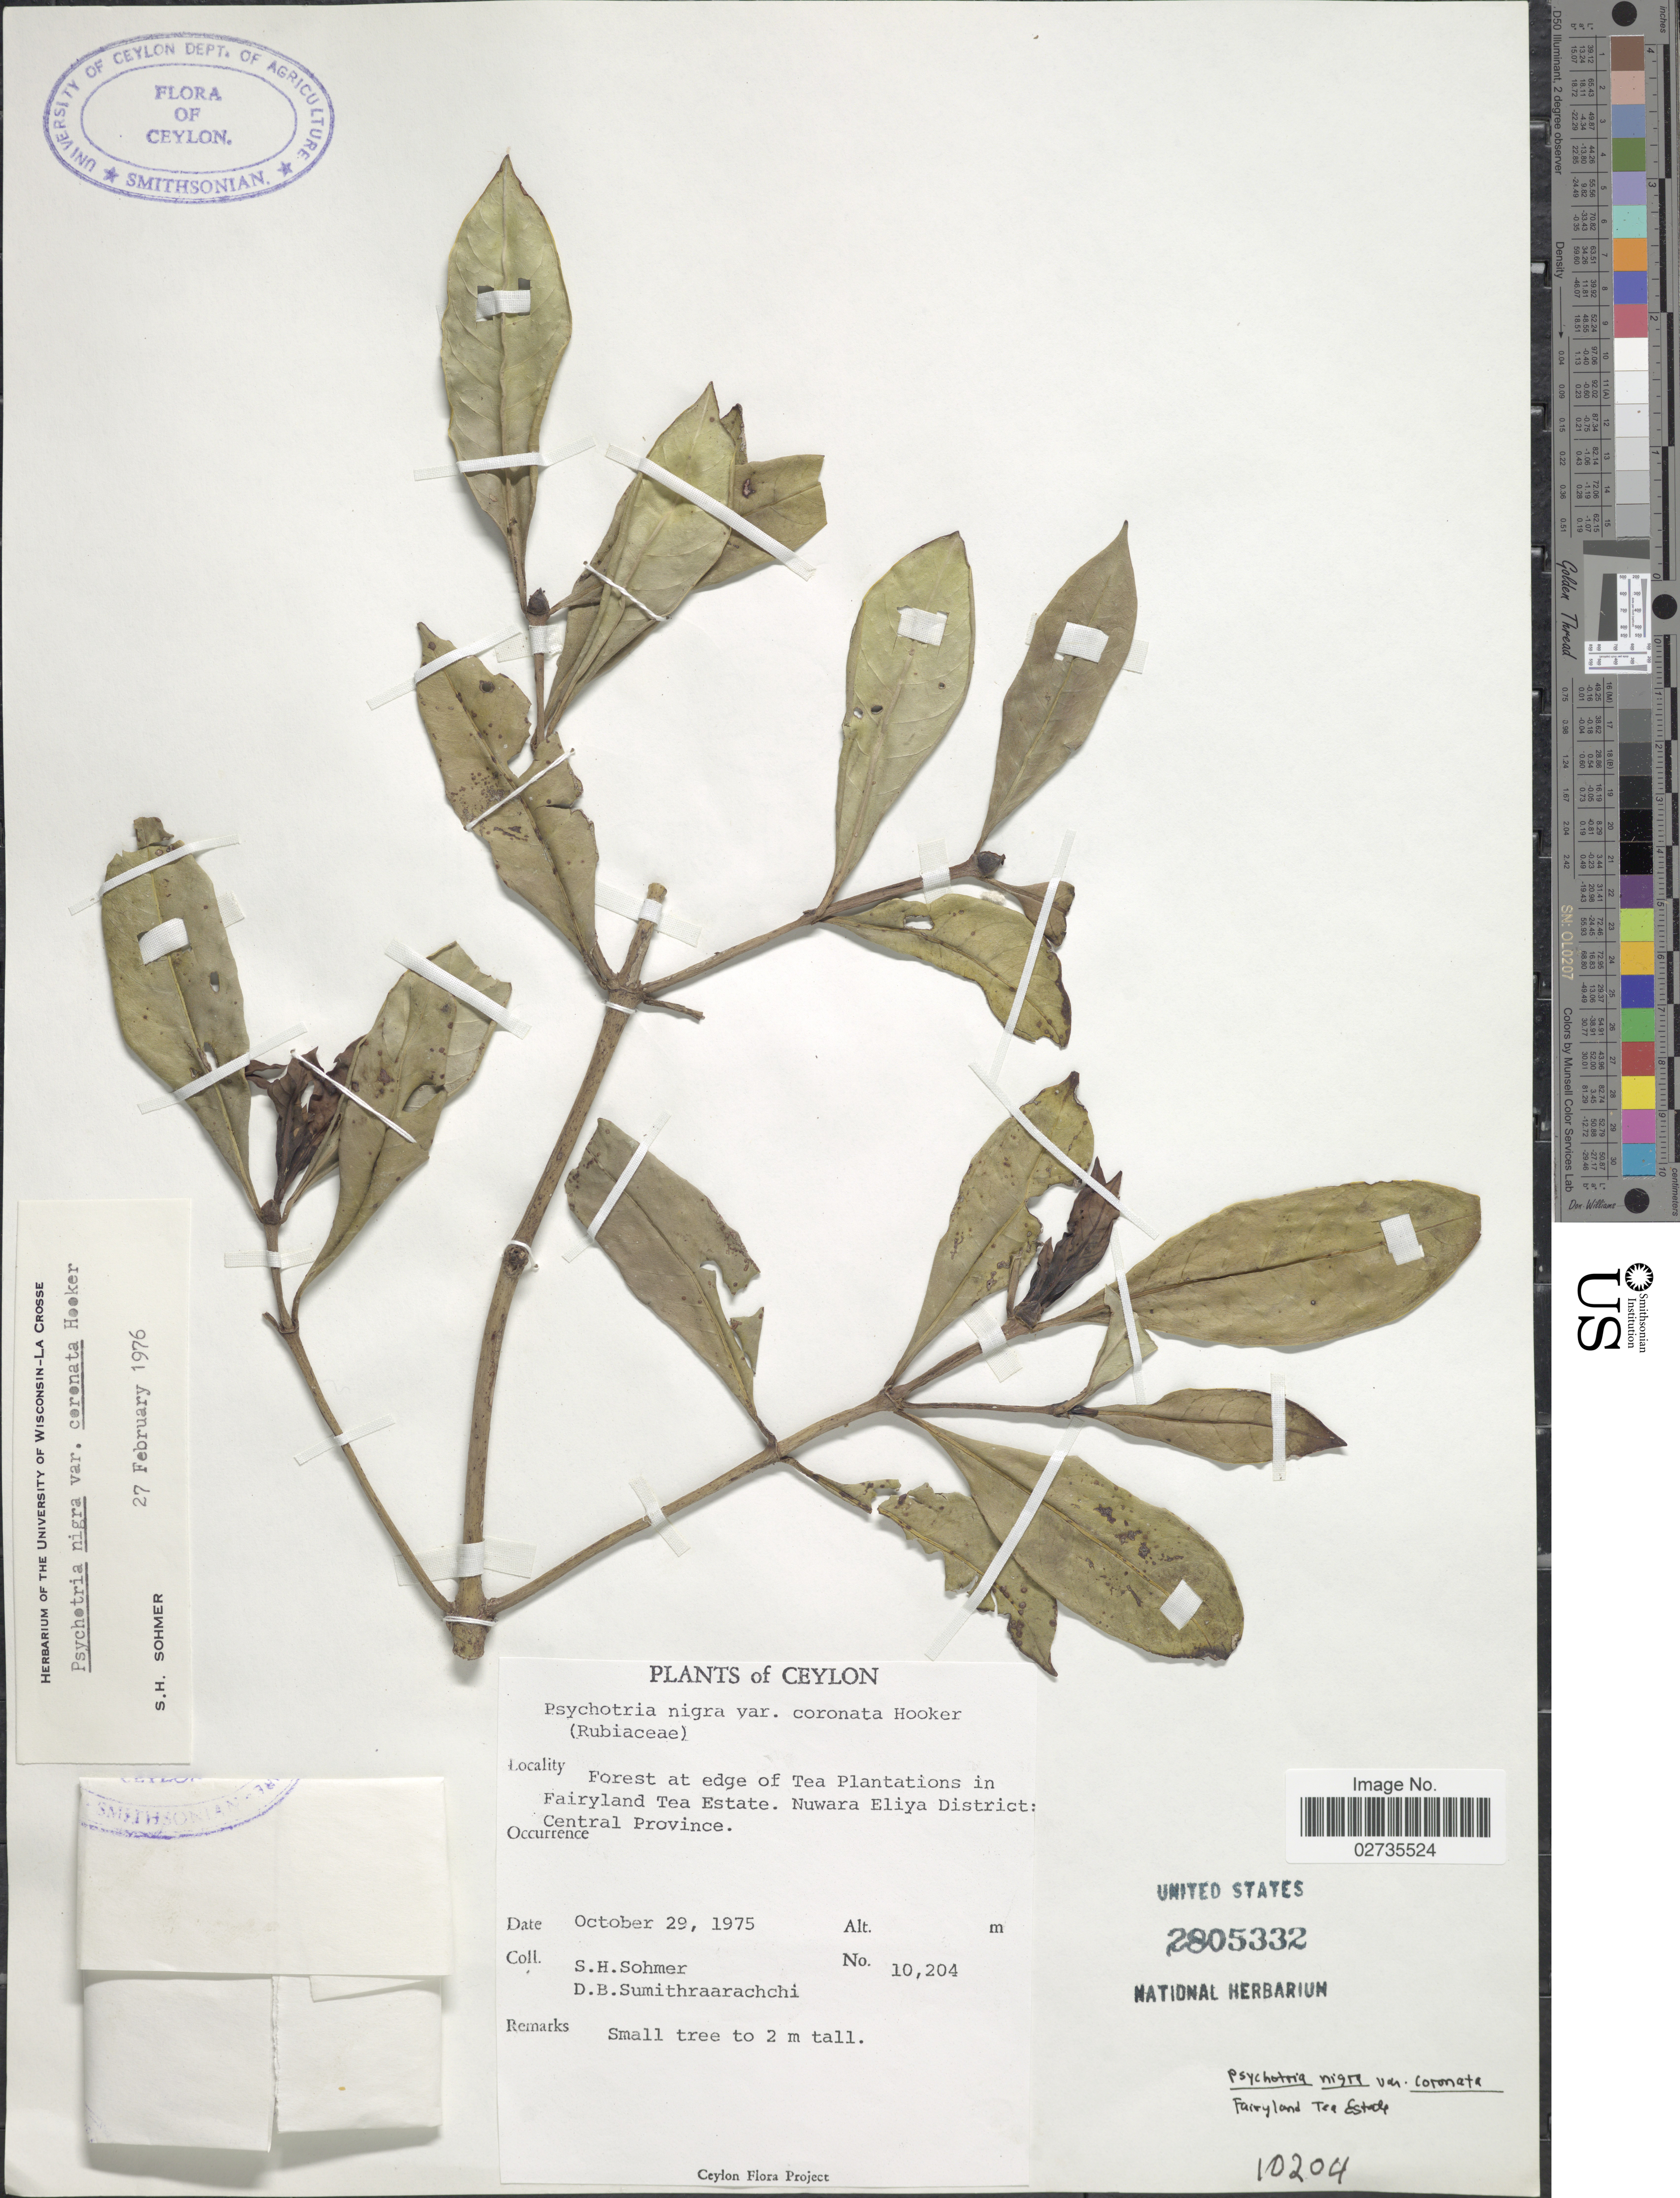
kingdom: Plantae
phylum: Tracheophyta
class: Magnoliopsida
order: Gentianales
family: Rubiaceae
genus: Psychotria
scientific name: Psychotria nigra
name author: (Gaertn.) Alston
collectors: S. H. Sohmer & D. B. Sumithraarachchi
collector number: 10204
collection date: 1975-10-29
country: Sri Lanka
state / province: Central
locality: Ceylon. At edge of Tea Plantations in Fairyland Tea Estate. Nuwara Eliya District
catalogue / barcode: US 2805332